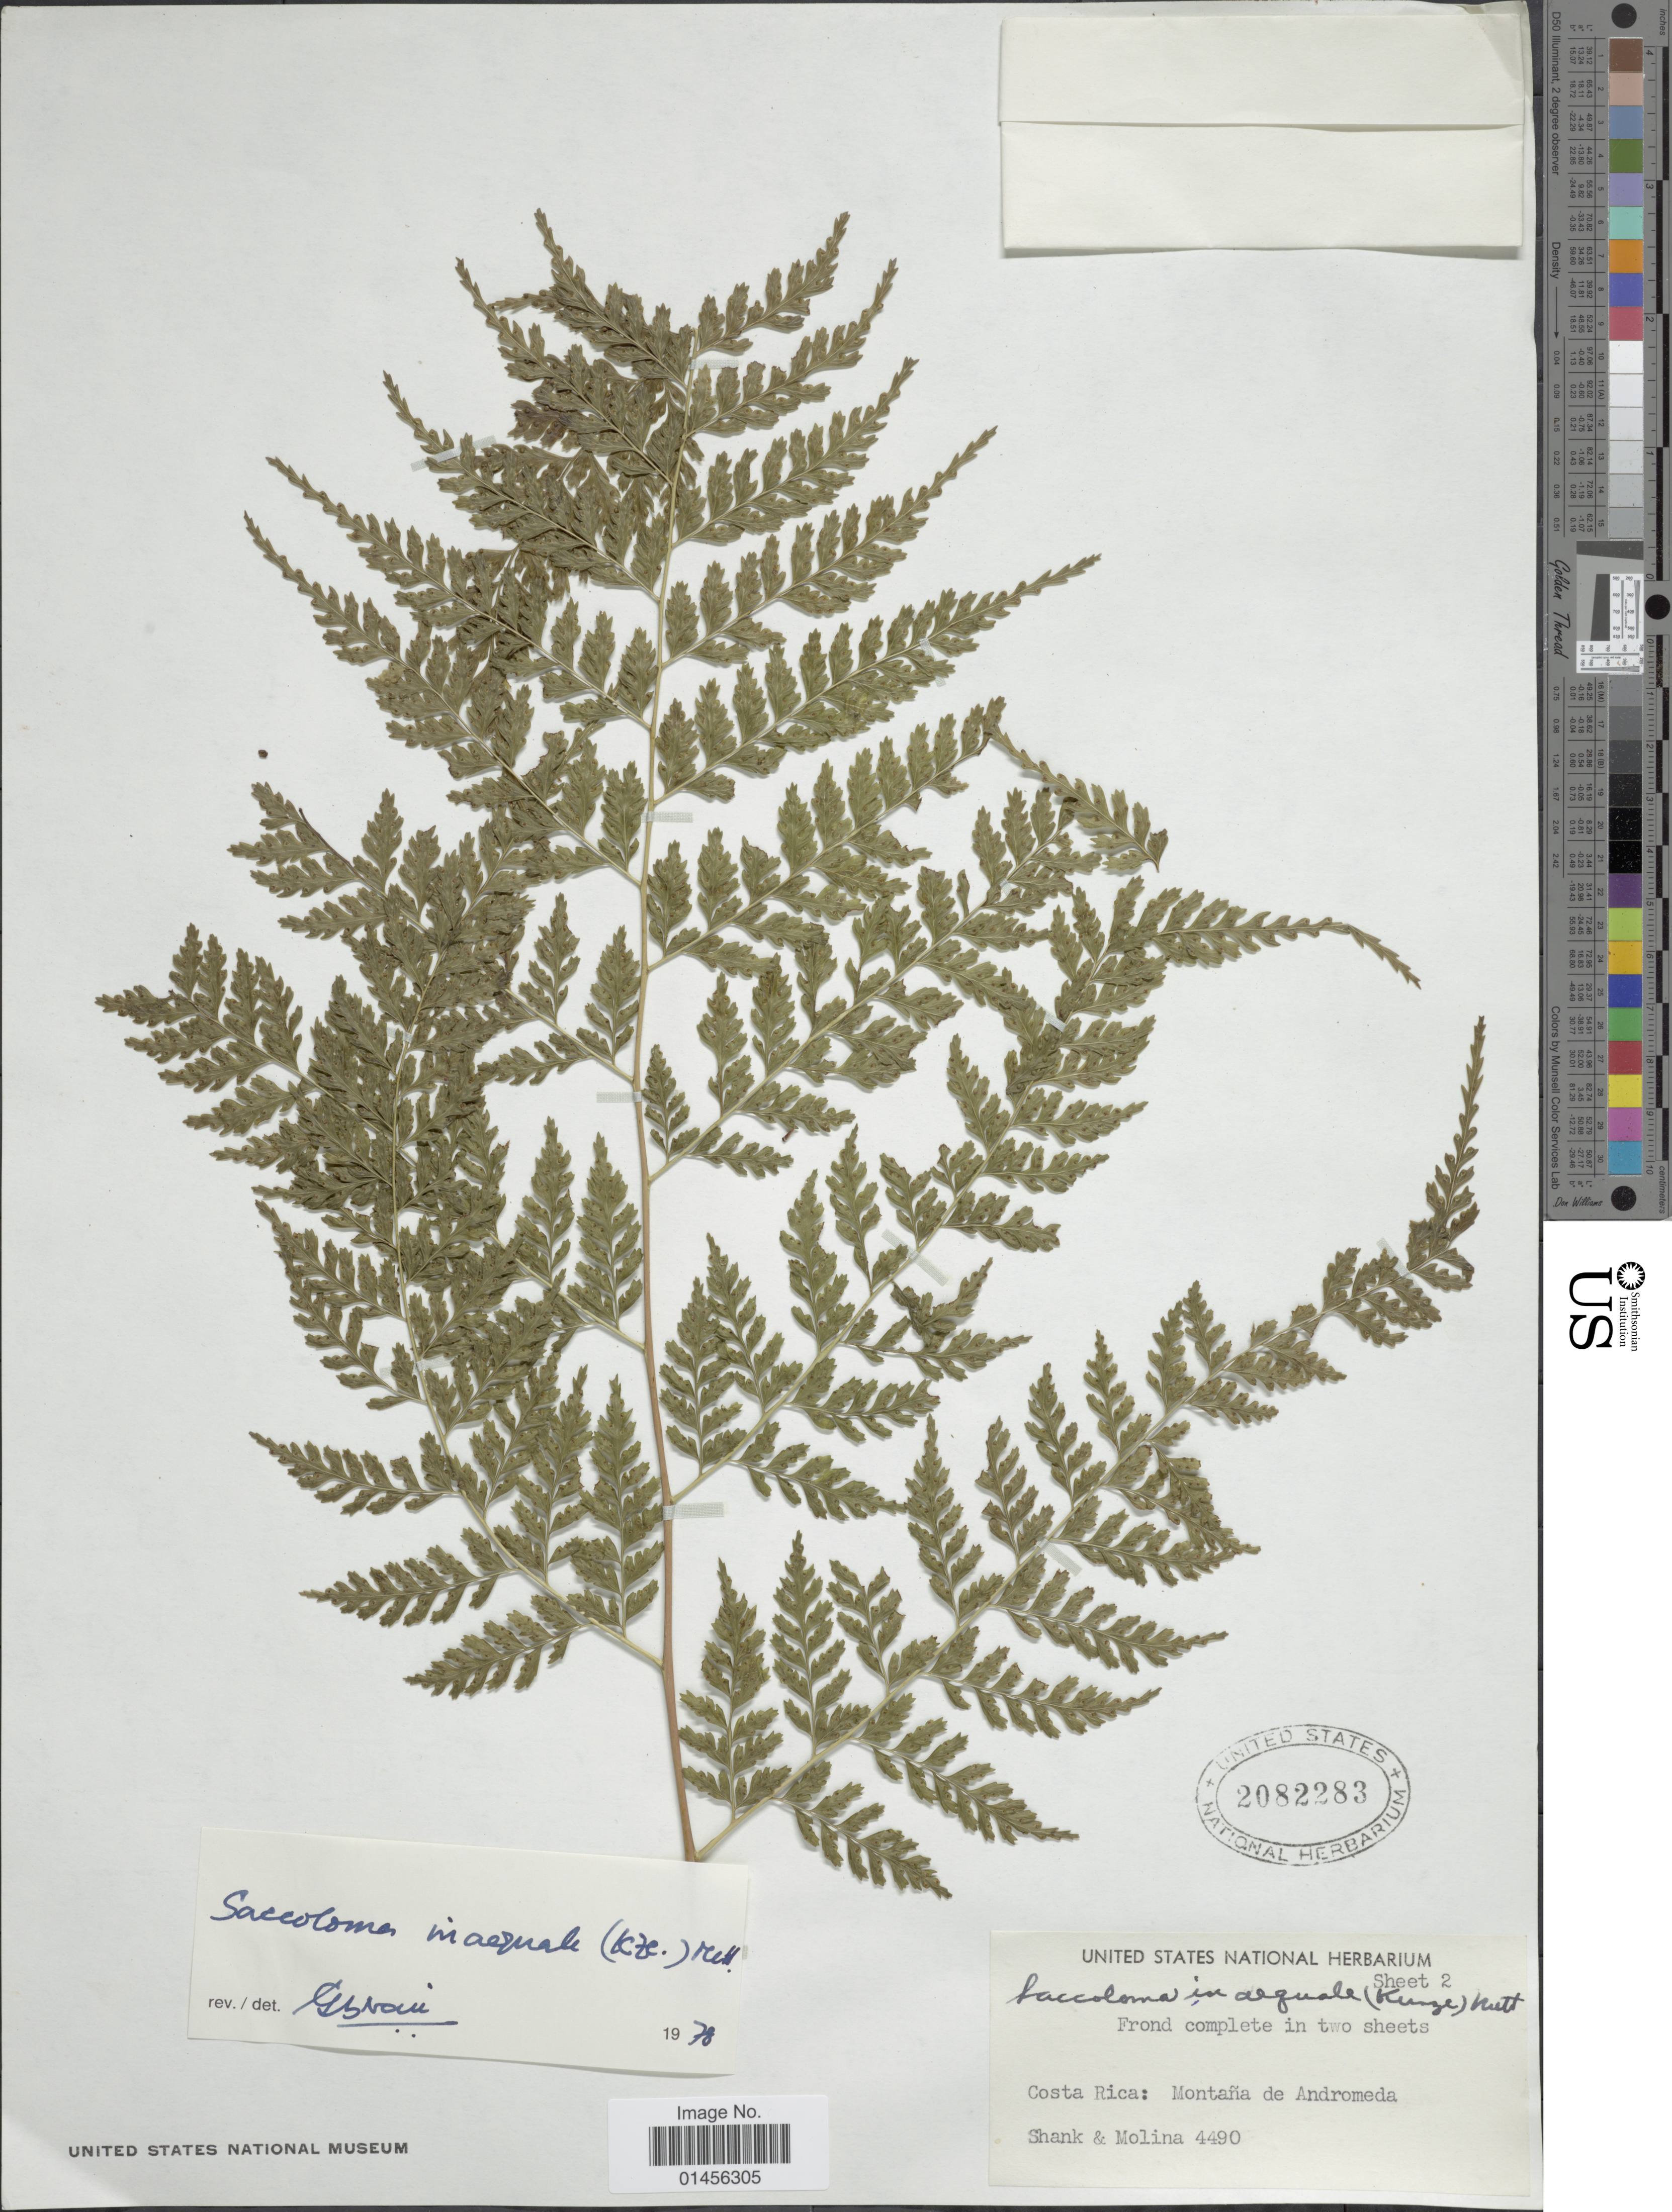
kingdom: Plantae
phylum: Tracheophyta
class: Polypodiopsida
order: Polypodiales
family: Saccolomataceae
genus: Saccoloma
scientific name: Saccoloma inaequale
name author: (Kunze) Mett.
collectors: Shank & -- Molina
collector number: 4490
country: Costa Rica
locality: Montaña de Andromeda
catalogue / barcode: US 2082283